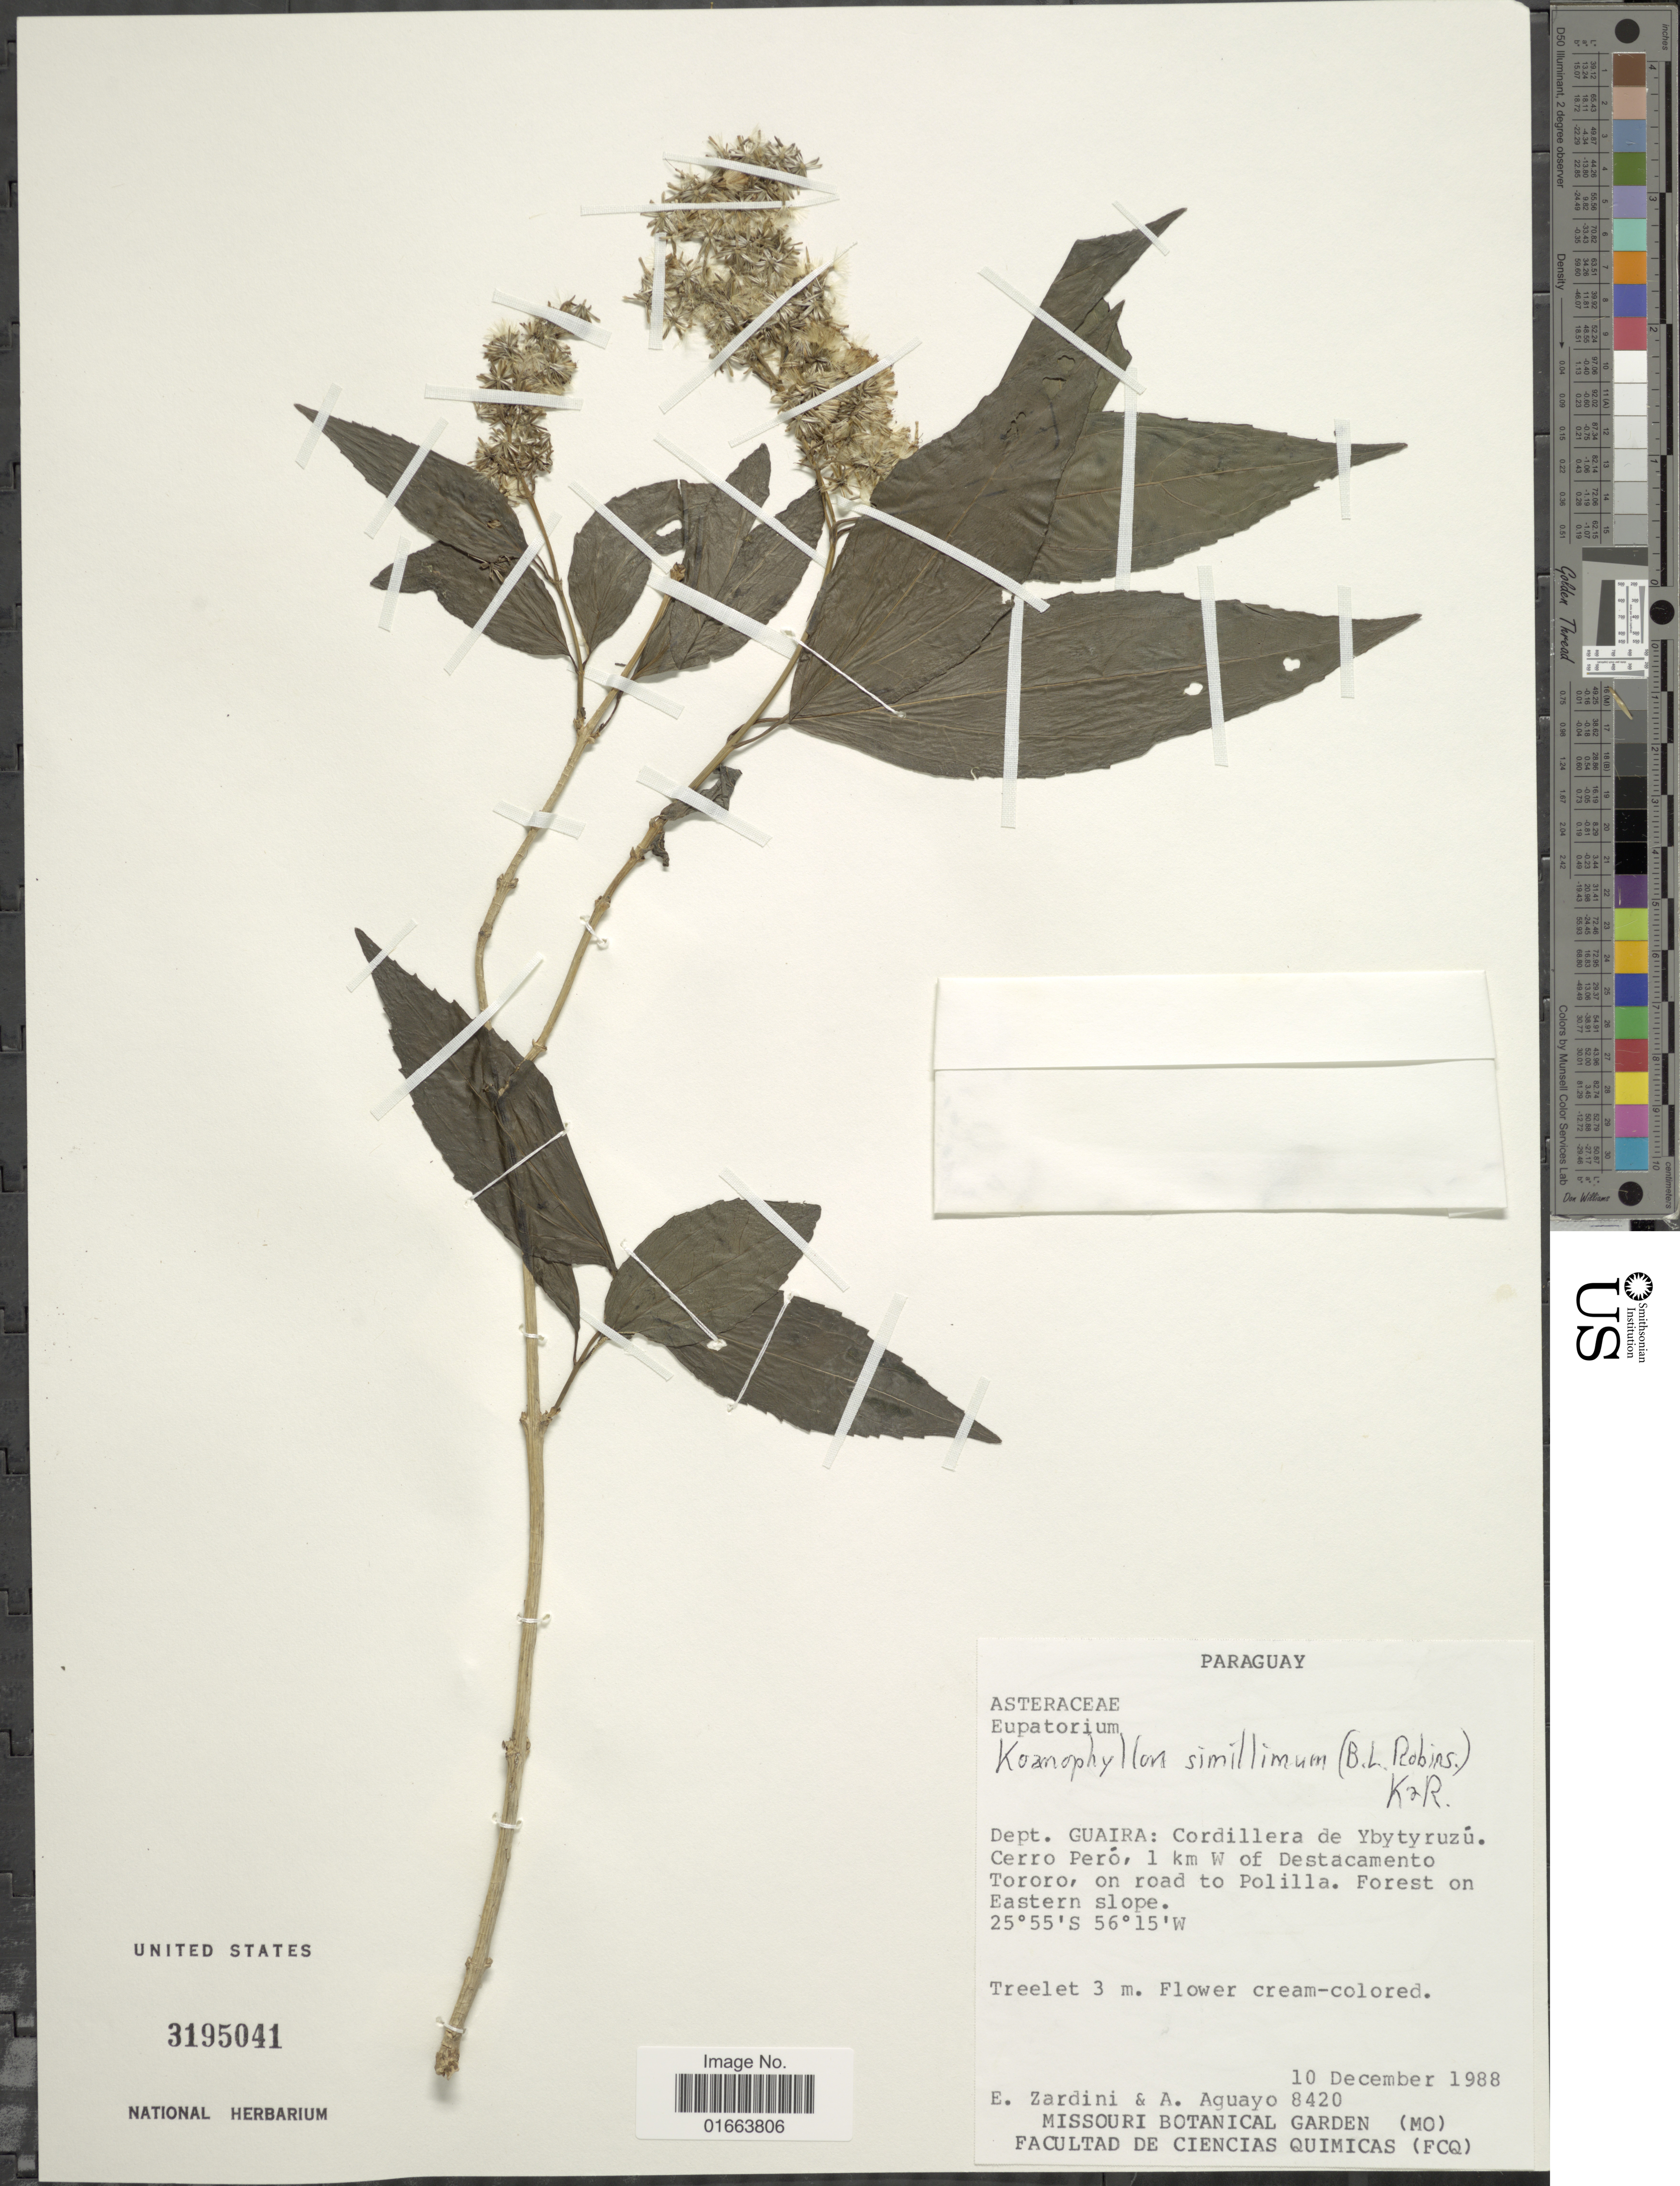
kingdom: Plantae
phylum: Tracheophyta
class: Magnoliopsida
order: Asterales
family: Asteraceae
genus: Koanophyllon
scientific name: Koanophyllon simillimum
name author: (B.L. Rob.) R.M. King & H. Rob.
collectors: E. M. Zardini & A. Aguayo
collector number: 8420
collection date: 1988-12-10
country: Paraguay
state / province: Guaira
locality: Cordillera de Ybytyruzú. Cerro Peró, 1 km W of Destacamento Tororo, on road to Polilla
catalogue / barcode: US 3195041